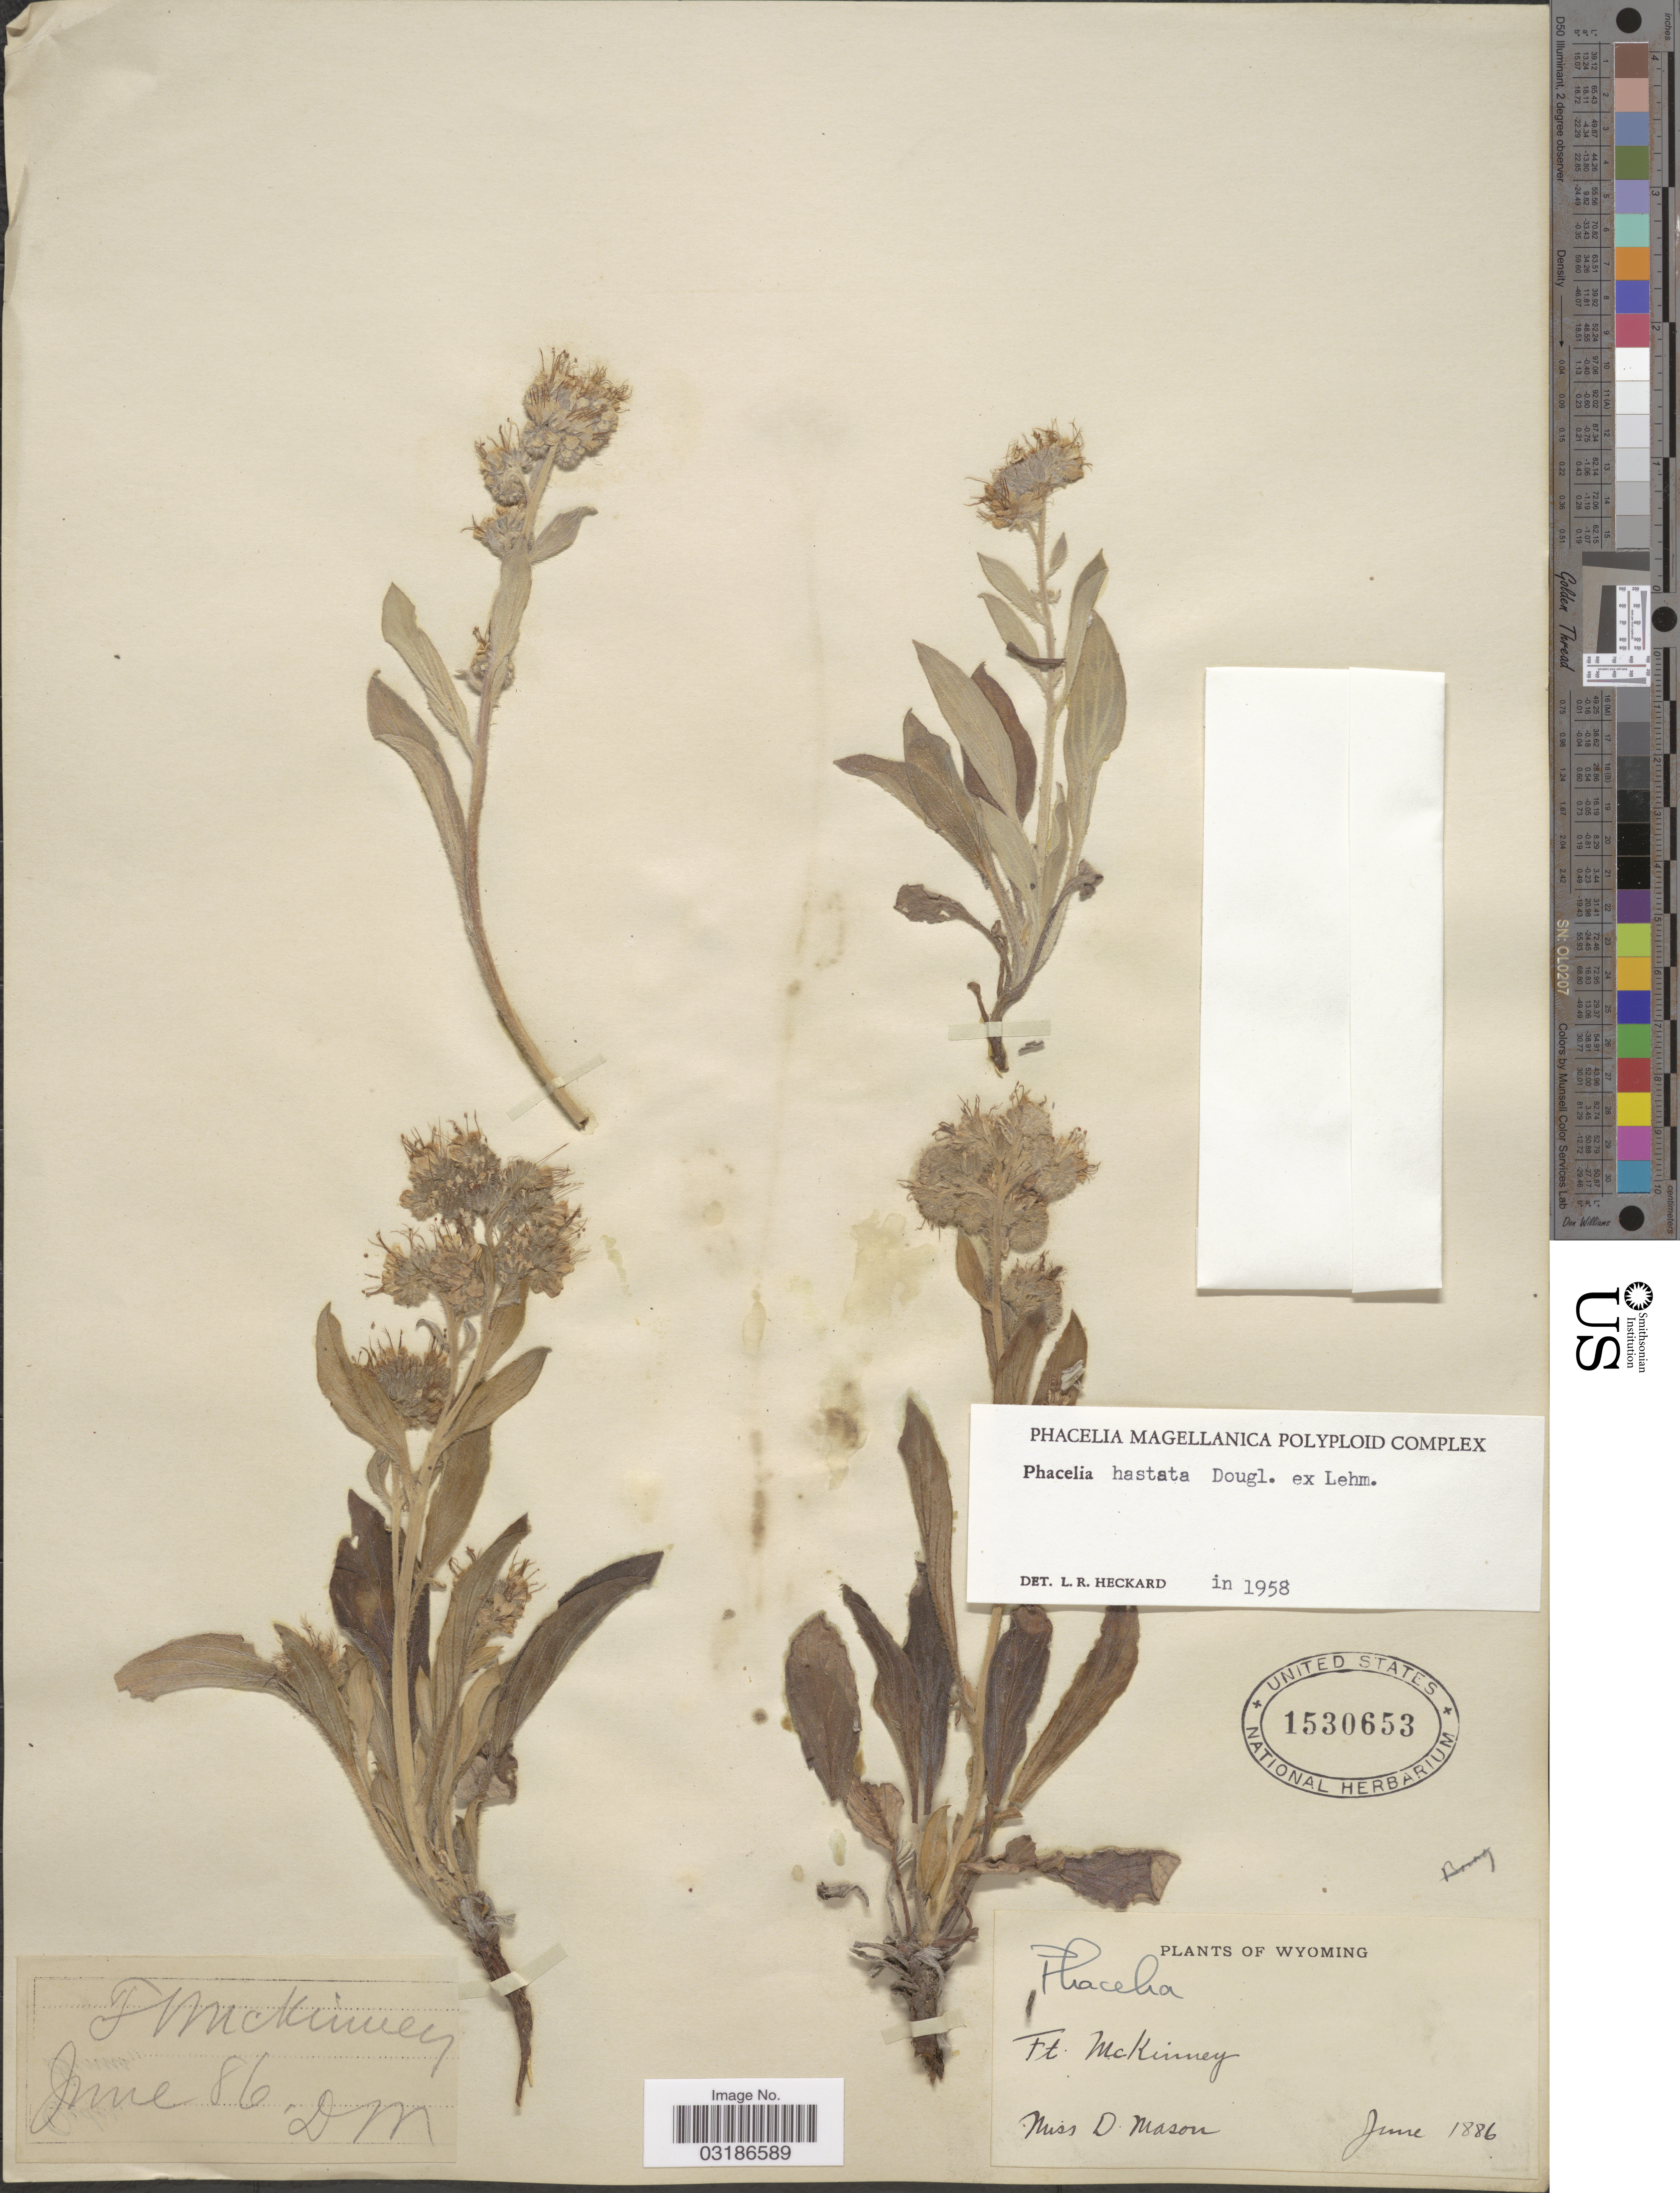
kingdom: Plantae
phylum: Tracheophyta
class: Magnoliopsida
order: Boraginales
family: Hydrophyllaceae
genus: Phacelia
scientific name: Phacelia hastata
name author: Douglas ex Lehm.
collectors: D. Mason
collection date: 1886-06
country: United States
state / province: Wyoming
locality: Ft. McKinney.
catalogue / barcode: US 1530653